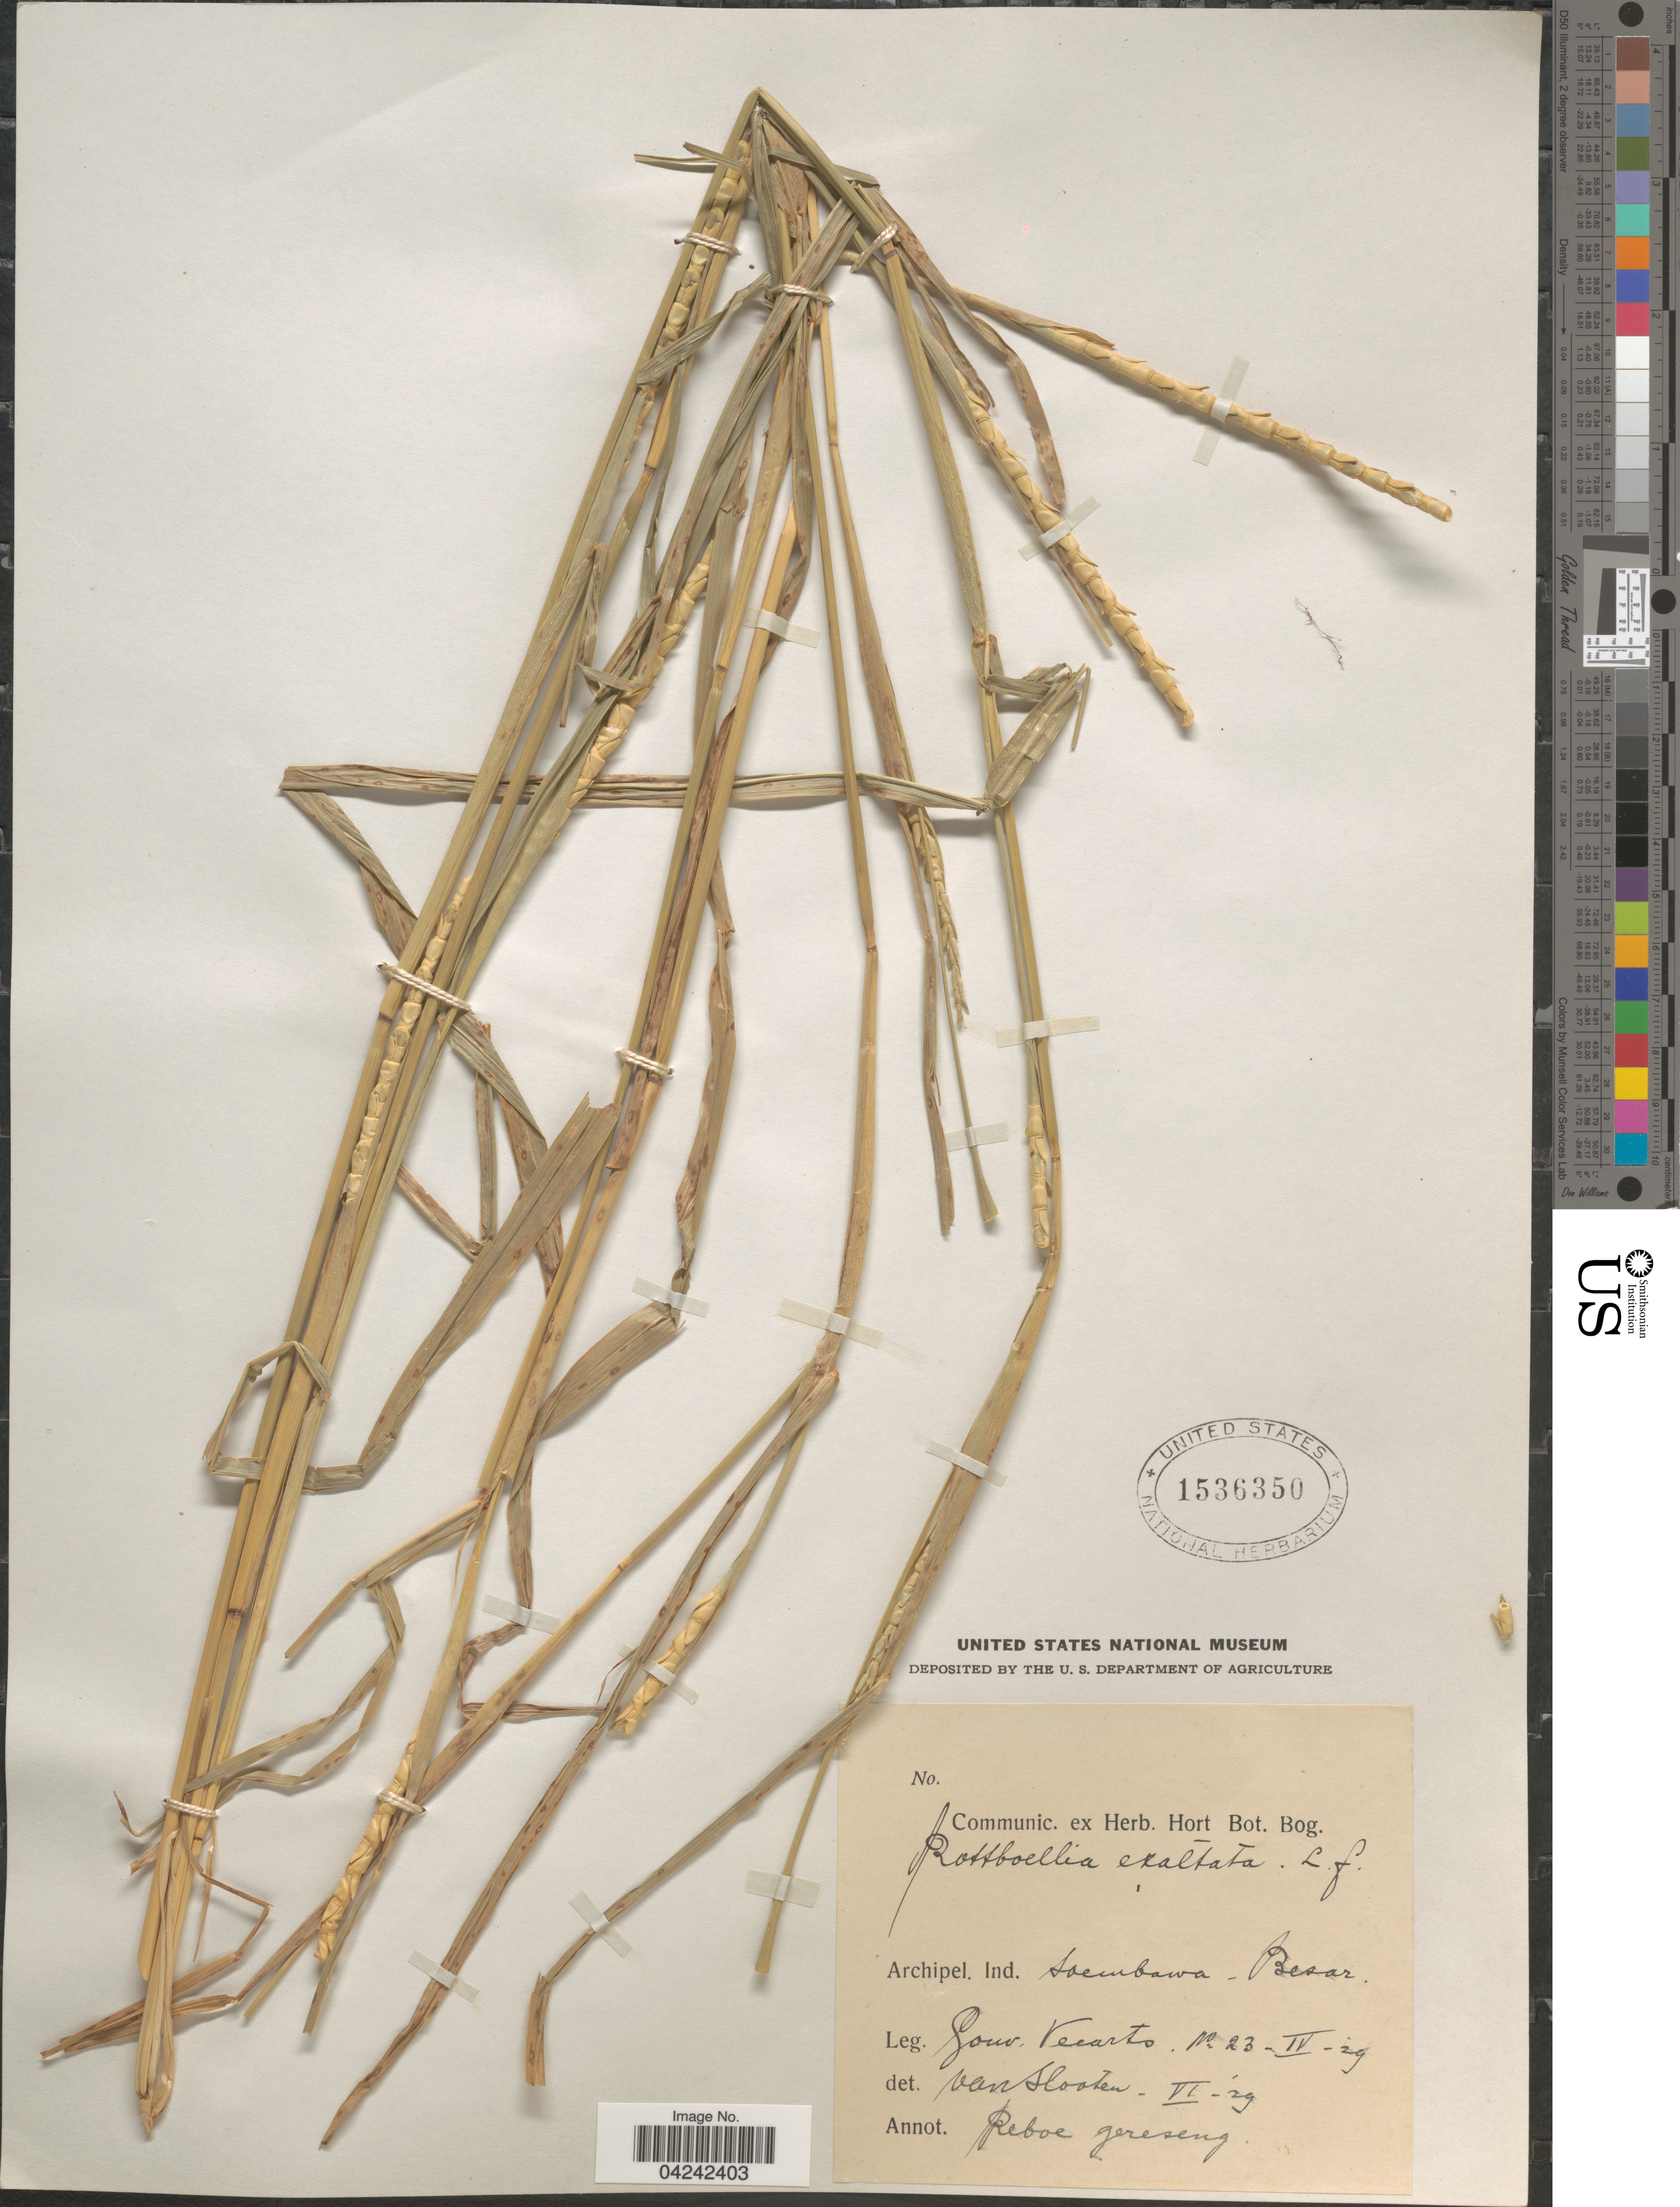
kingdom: Plantae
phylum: Tracheophyta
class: Liliopsida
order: Poales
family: Poaceae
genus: Rottboellia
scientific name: Rottboellia cochinchinensis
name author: (Lour.) Clayton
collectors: G. Vecarts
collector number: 23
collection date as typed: Transcribed d/m/y: /4/29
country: Indonesia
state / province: Nusa Tenggara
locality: Archipel. Ind. Soembawa - Besar.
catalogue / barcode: US 1536350